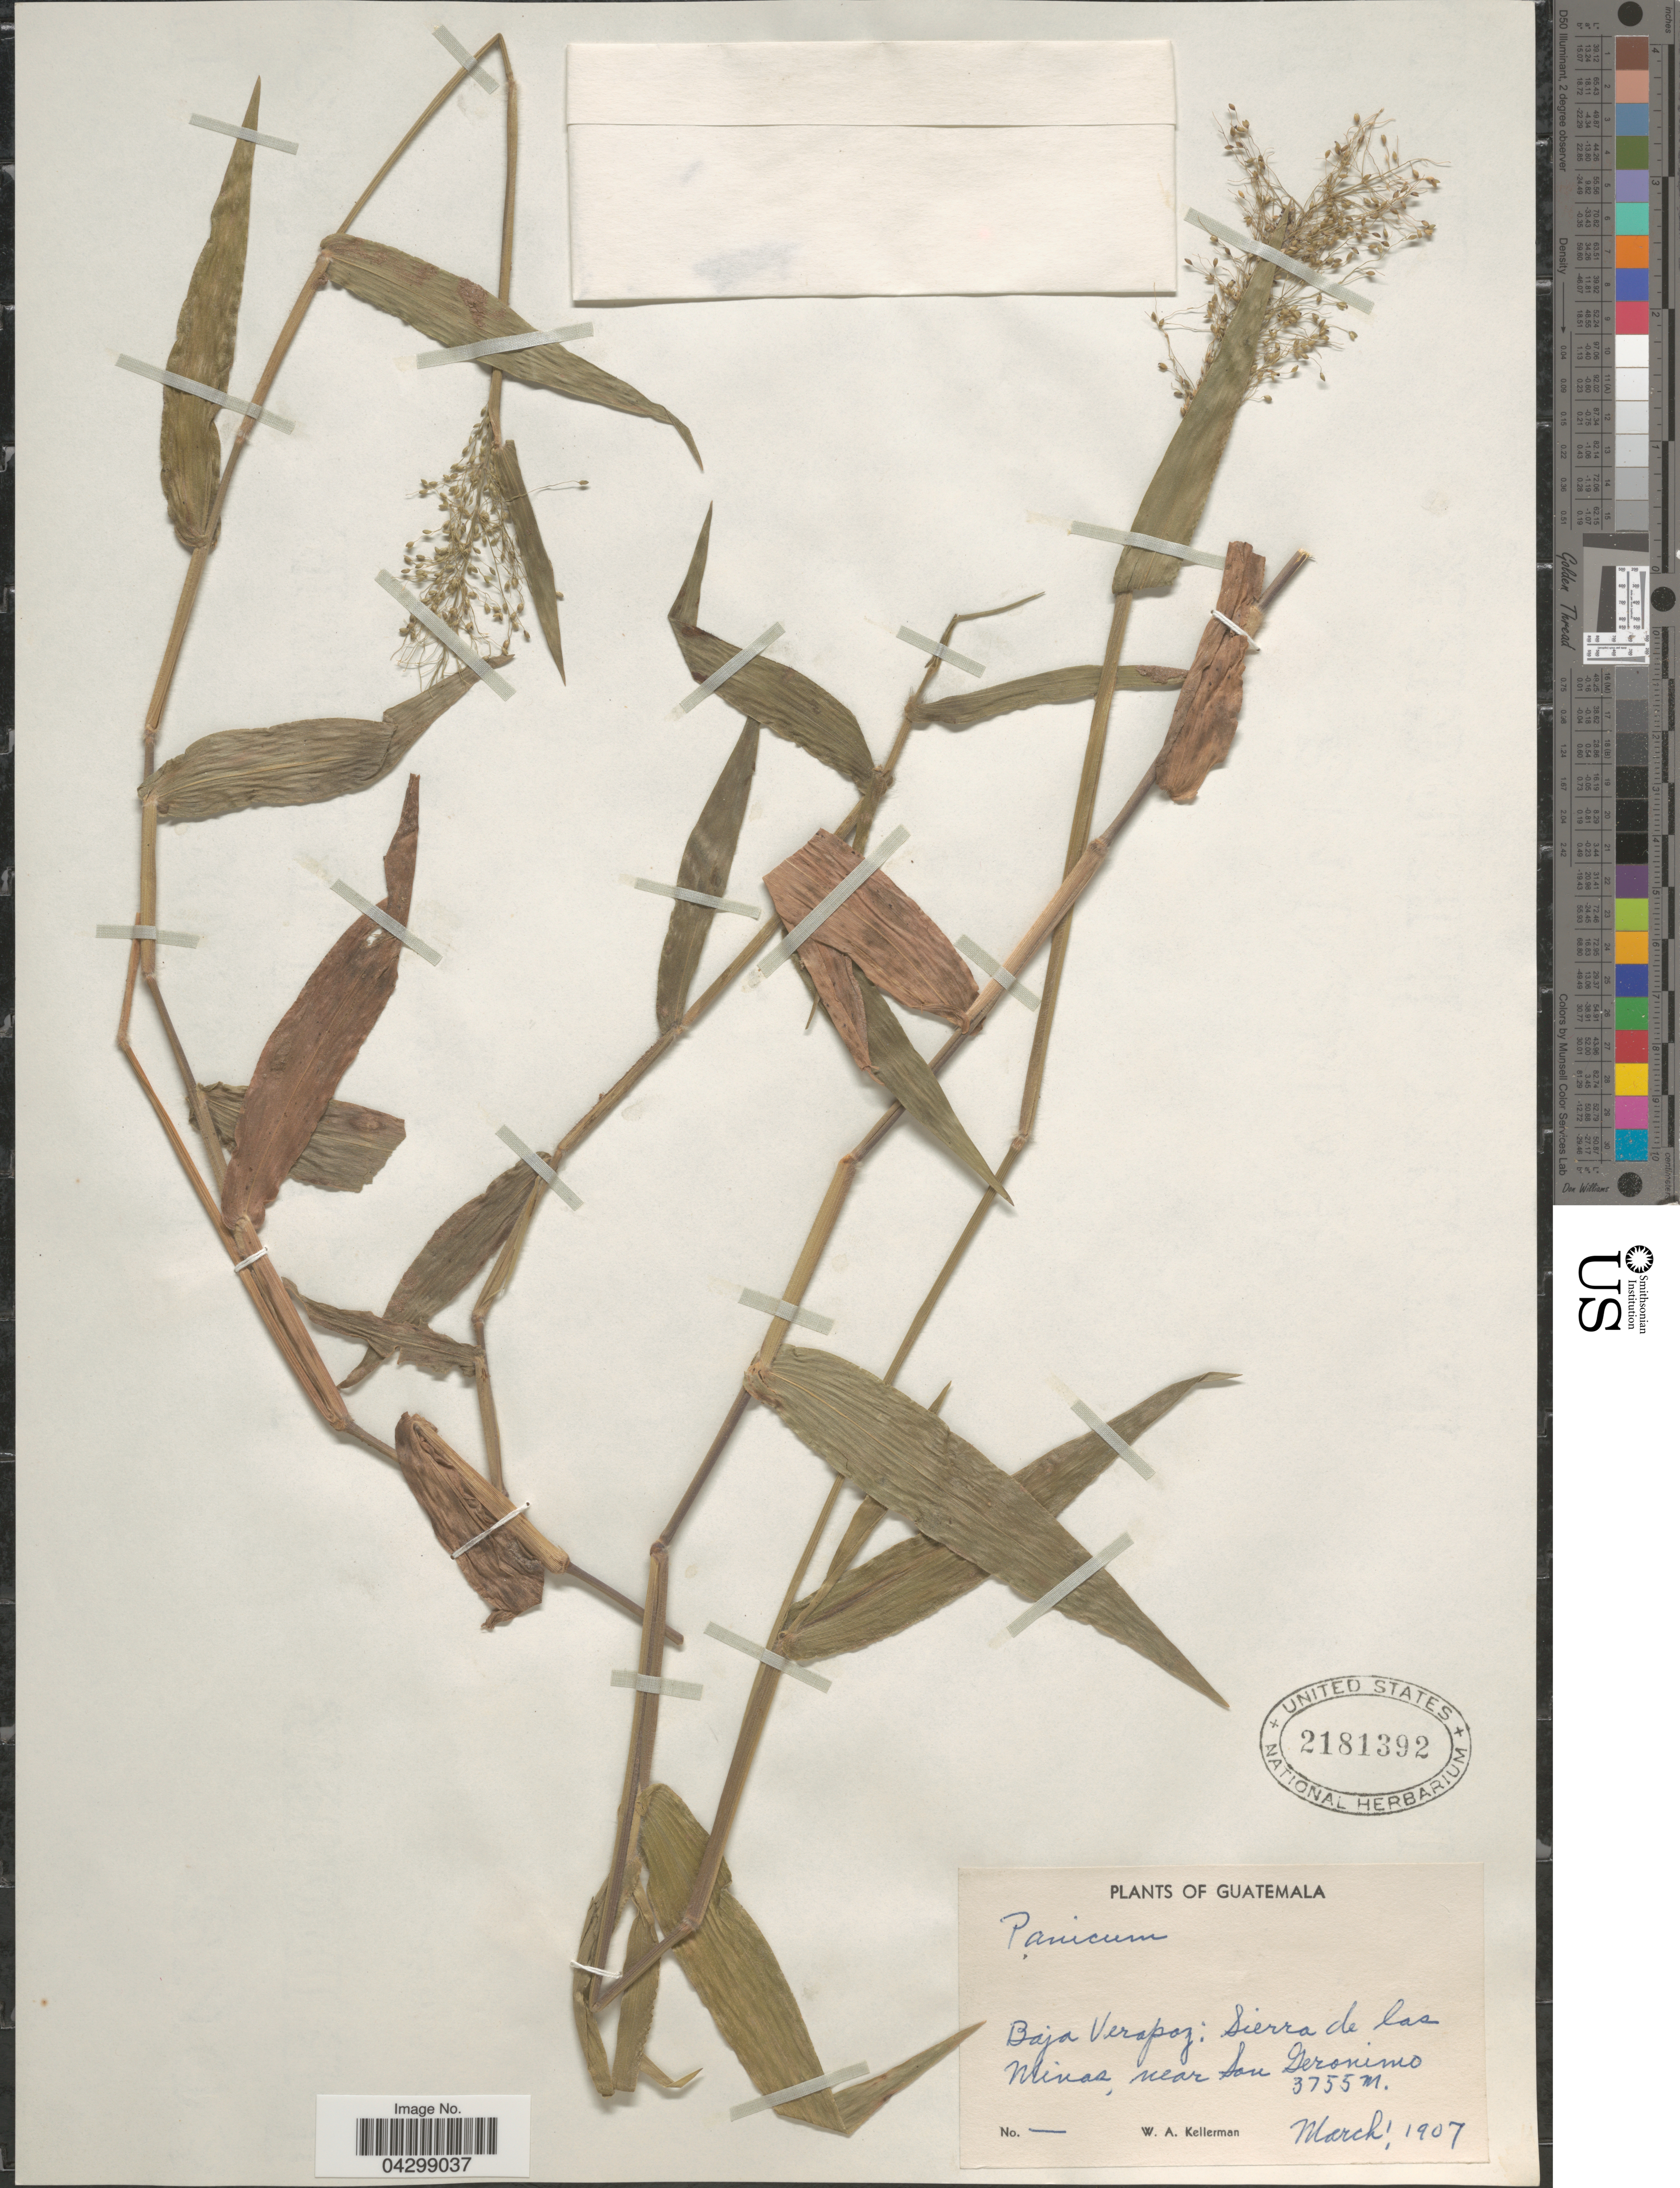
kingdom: Plantae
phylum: Tracheophyta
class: Liliopsida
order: Poales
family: Poaceae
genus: Panicum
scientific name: Panicum sp.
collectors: W. Kellerman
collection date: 1907-03-01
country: Guatemala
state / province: Baja Verapaz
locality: Sierra de las Minas, near San Geronimo.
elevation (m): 3755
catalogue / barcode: US 2181392